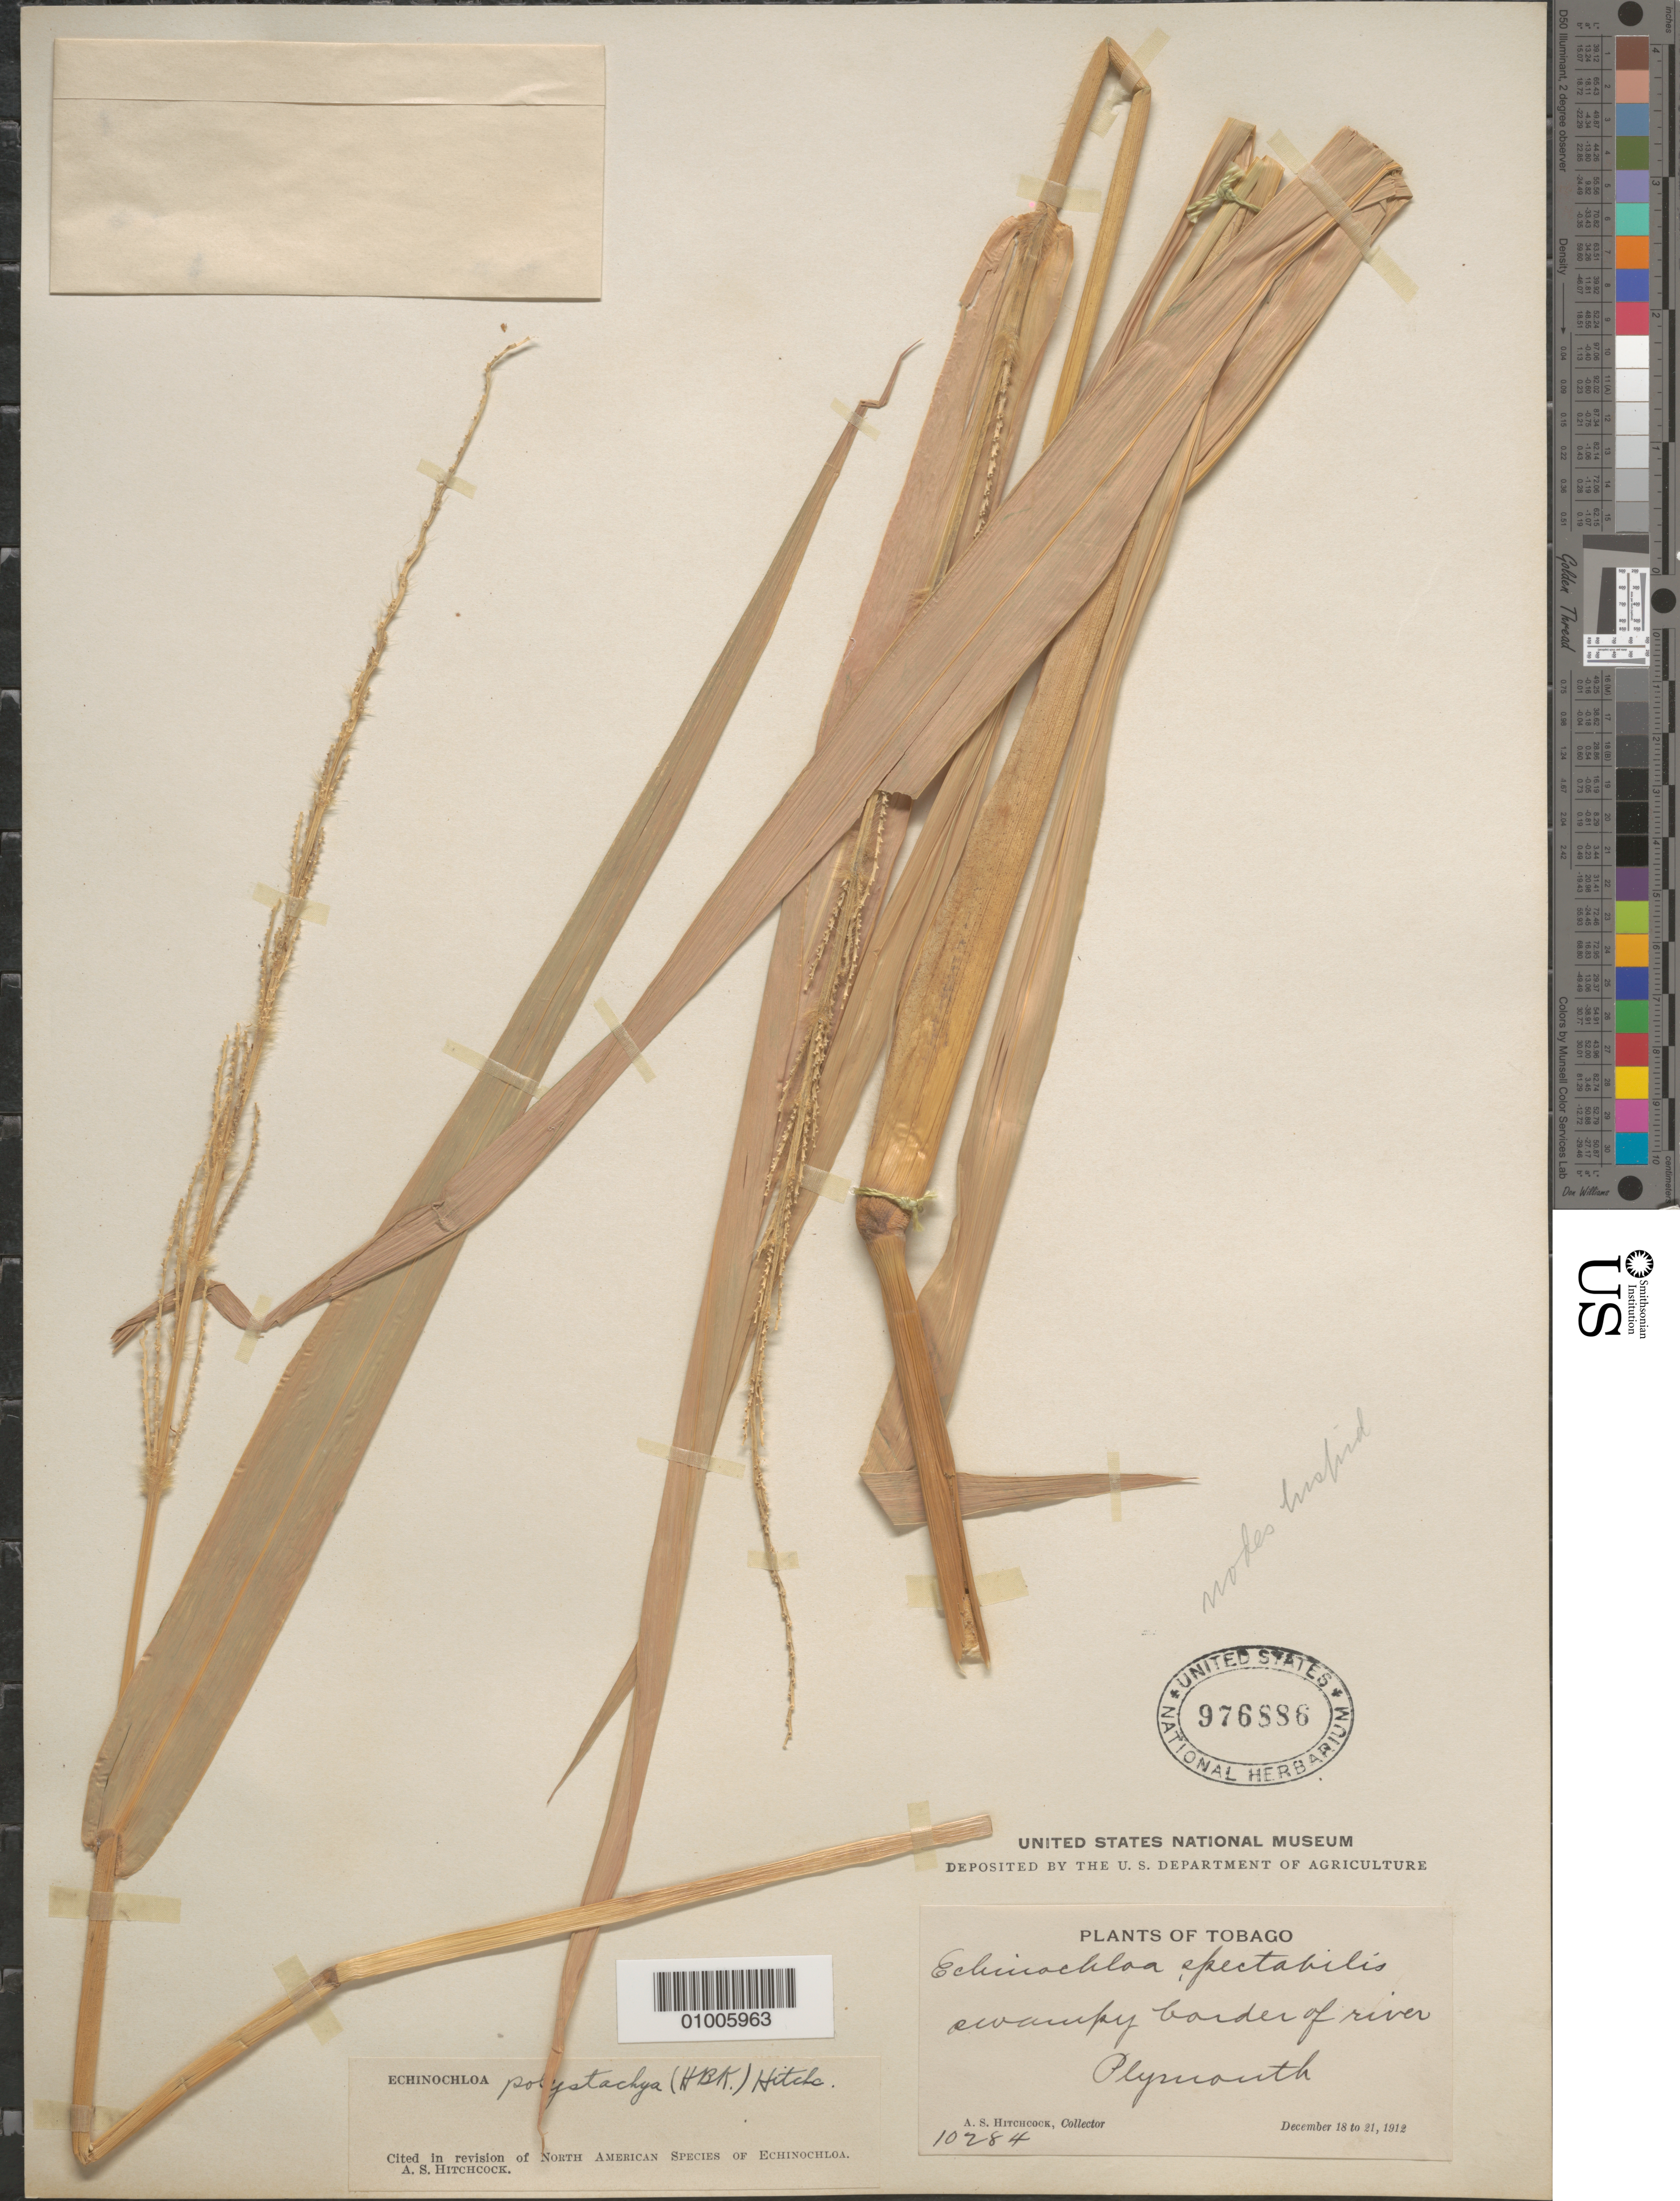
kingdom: Plantae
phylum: Tracheophyta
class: Liliopsida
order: Poales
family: Poaceae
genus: Echinochloa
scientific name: Echinochloa spectabilis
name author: (Nees ex Trin.) Link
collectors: A. S. Hitchcock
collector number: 10284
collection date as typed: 18 Dec 1912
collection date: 1912-12-18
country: Trinidad and Tobago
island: Tobago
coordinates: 0 N, 0 E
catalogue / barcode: US 976886